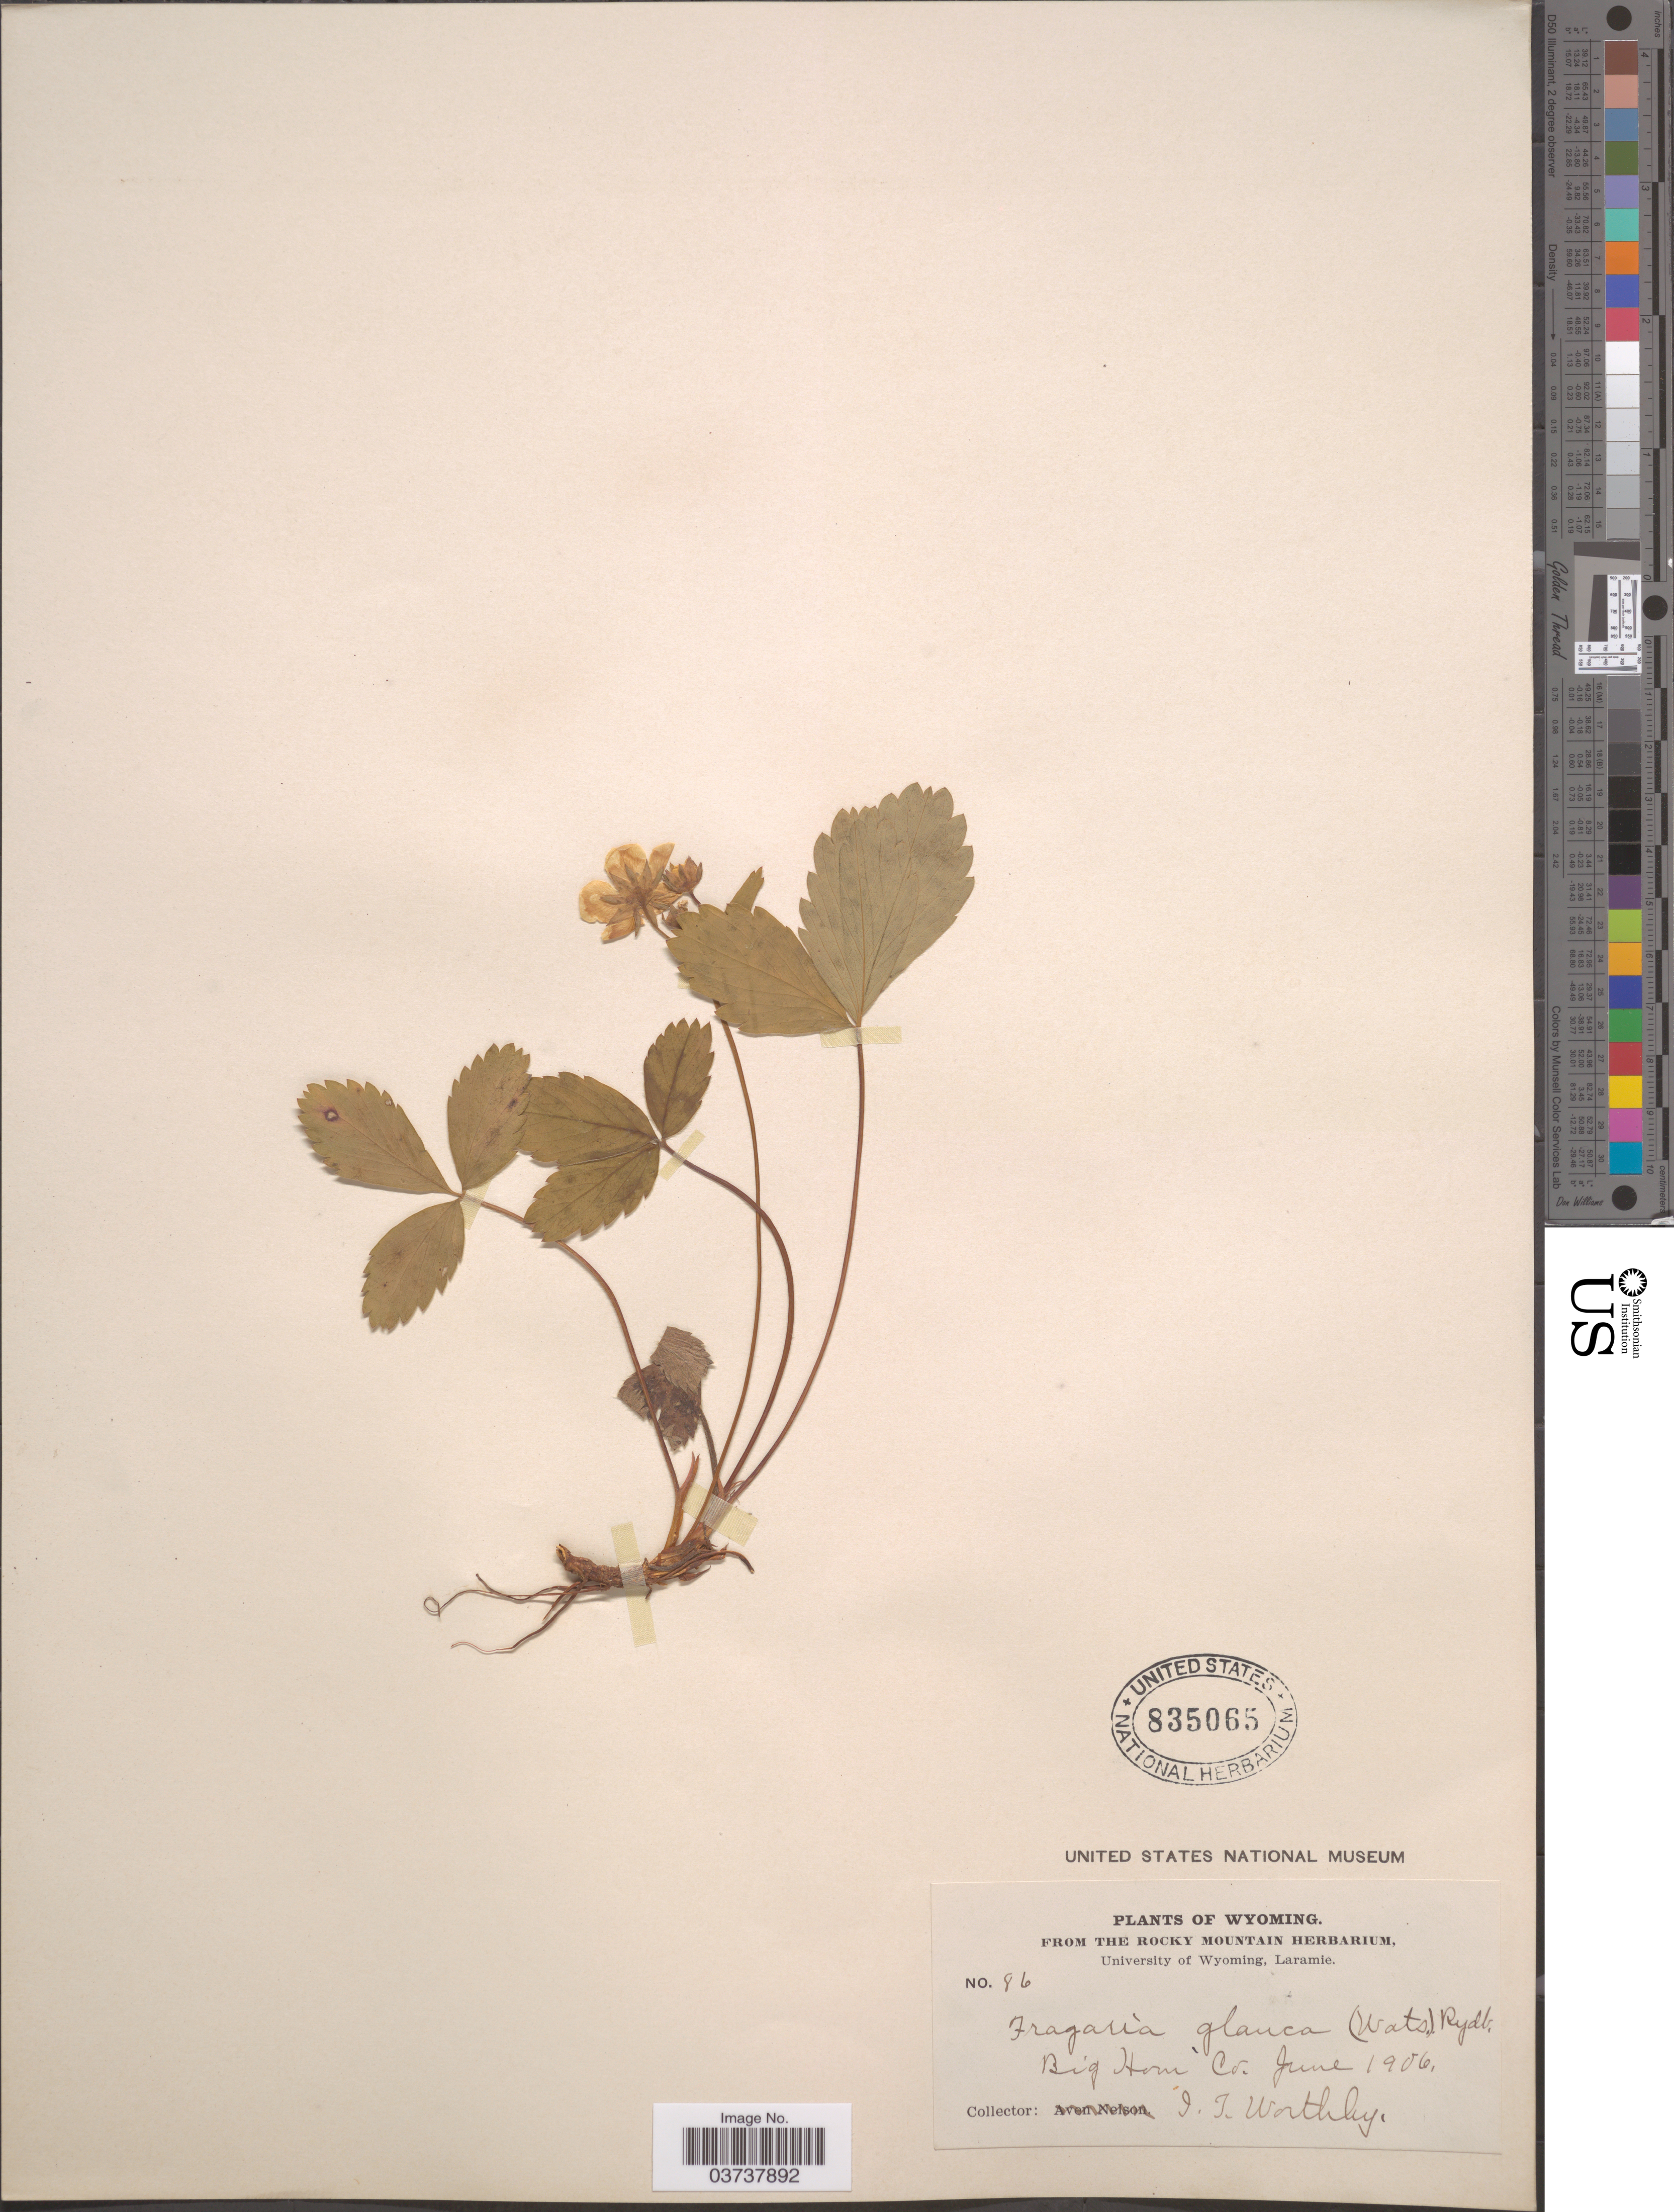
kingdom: Plantae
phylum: Tracheophyta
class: Magnoliopsida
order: Rosales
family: Rosaceae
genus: Fragaria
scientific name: Fragaria virginiana subsp. glauca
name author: (S. Watson) Staudt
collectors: I. Worthley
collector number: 86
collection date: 1906-06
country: United States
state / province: Wyoming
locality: Big Horn Co.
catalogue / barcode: US 835065